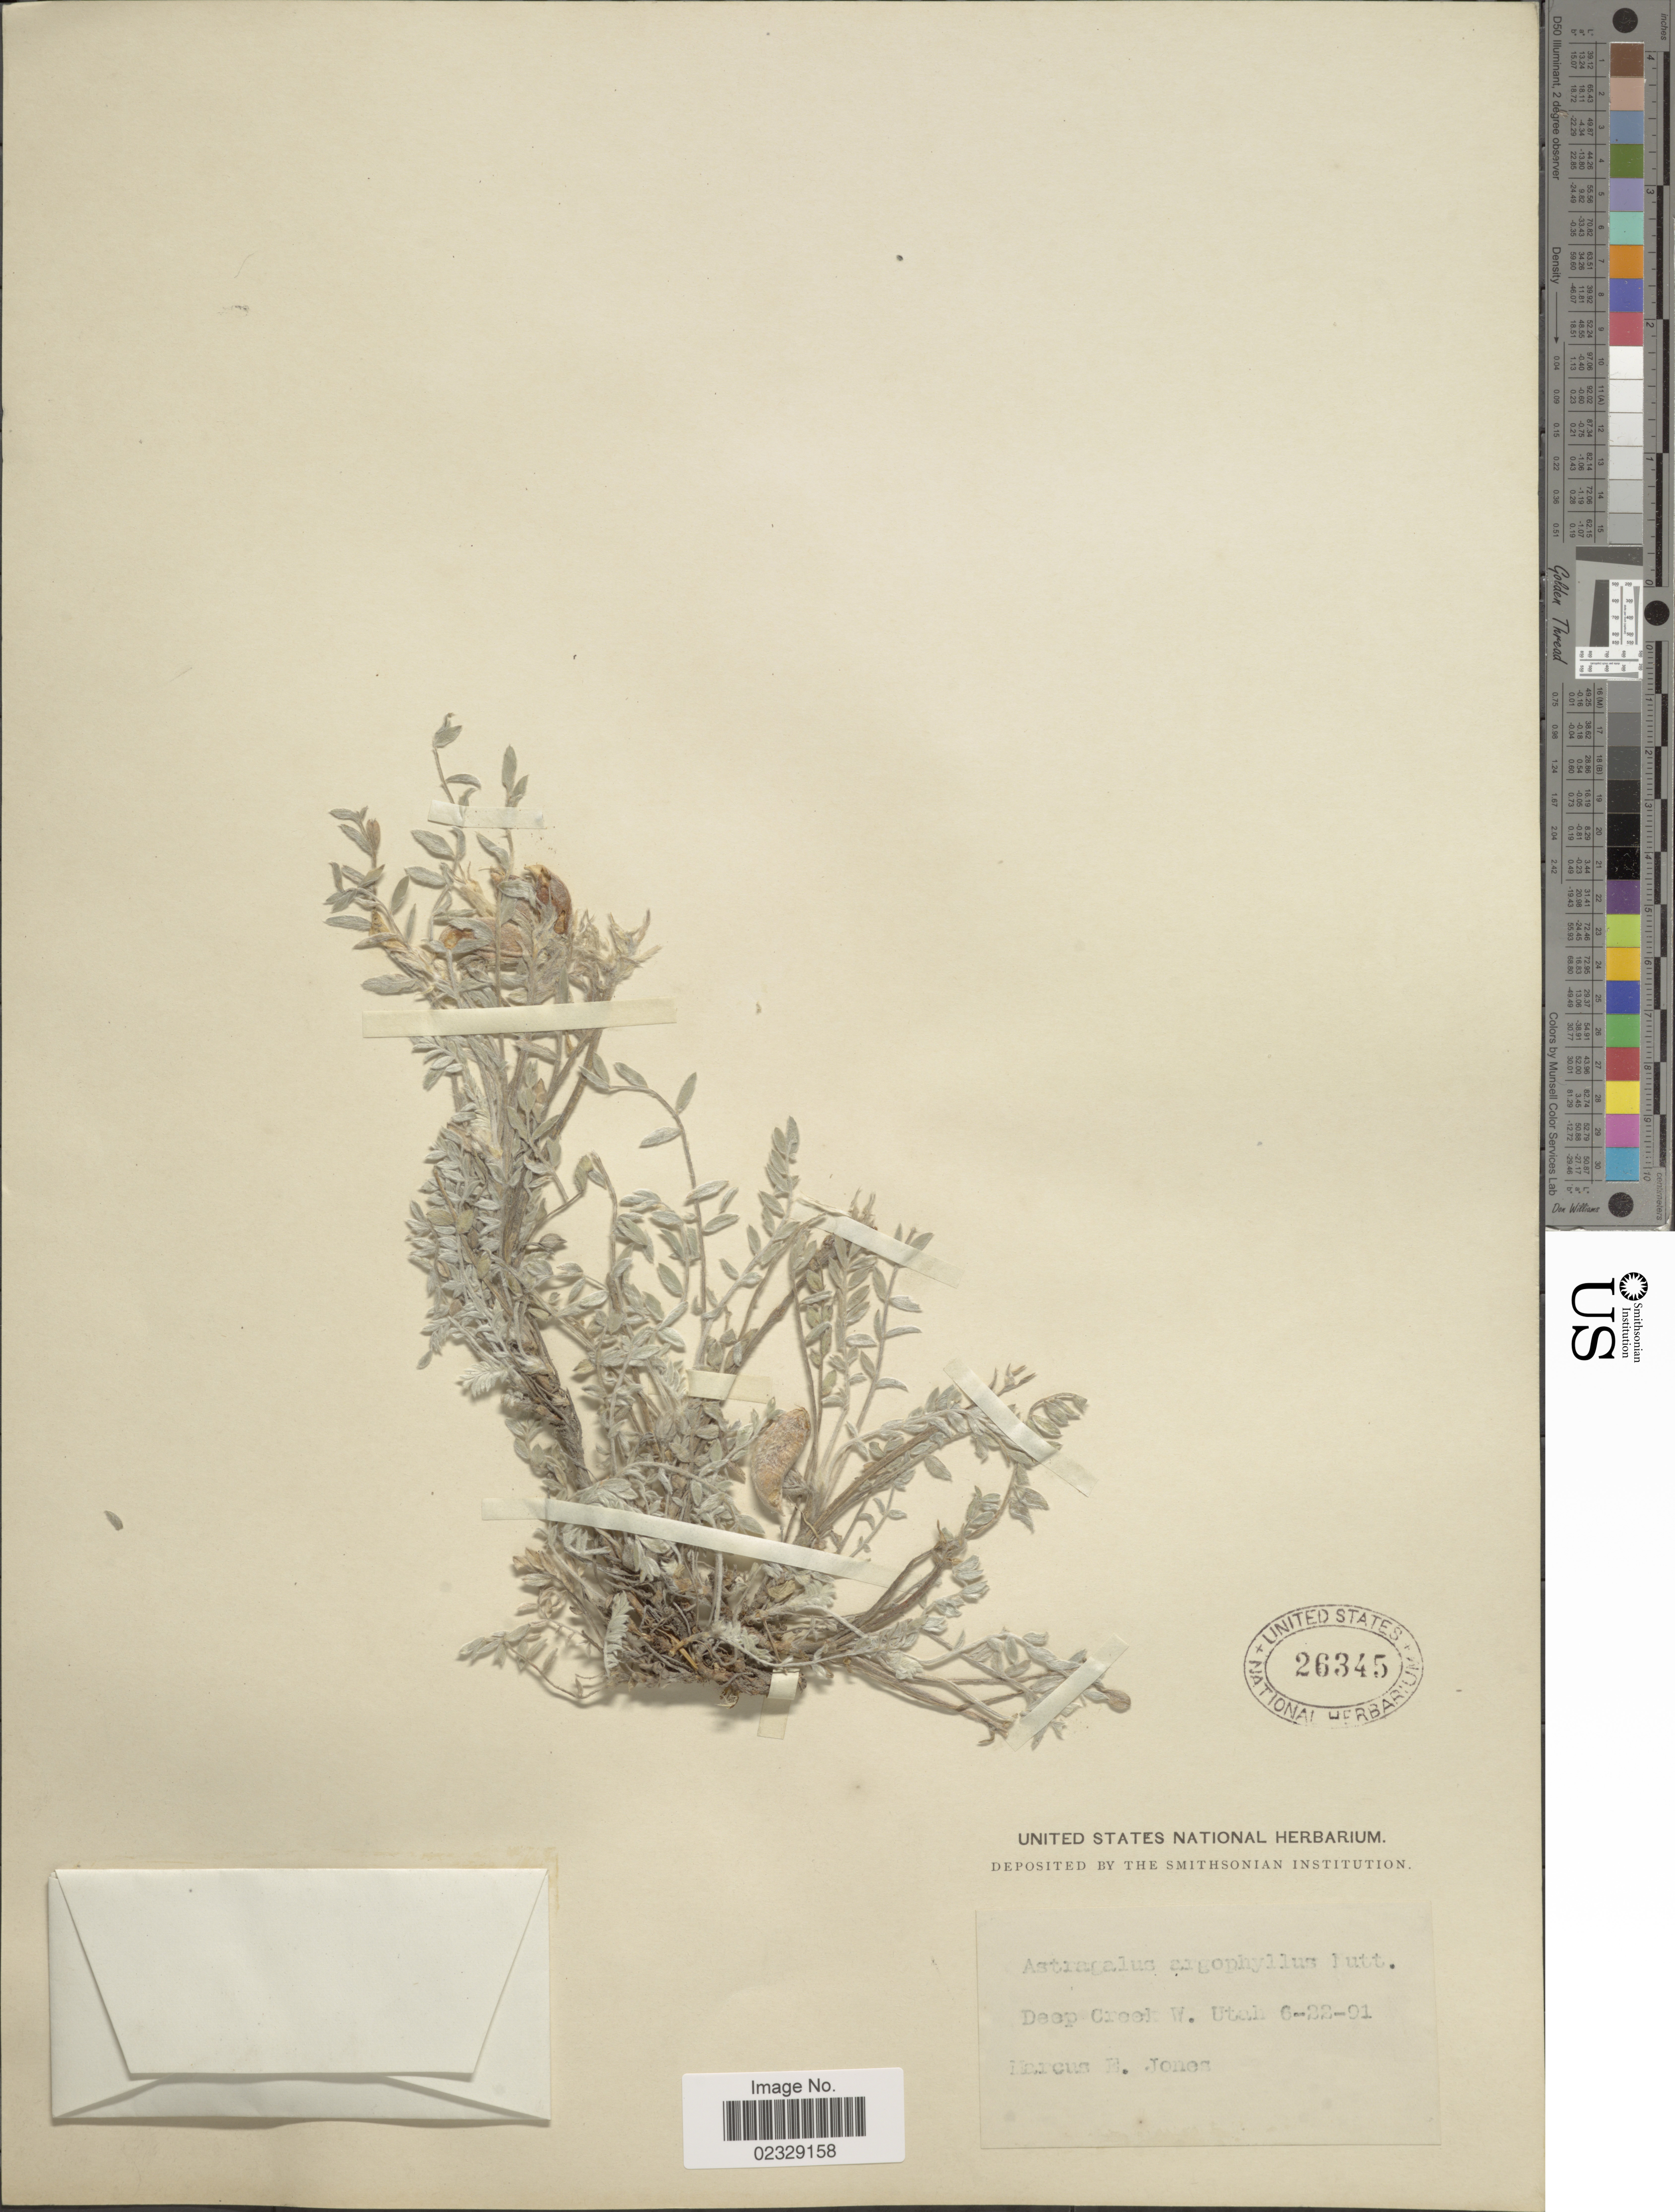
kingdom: Plantae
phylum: Tracheophyta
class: Magnoliopsida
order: Fabales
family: Fabaceae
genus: Astragalus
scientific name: Astragalus argophyllus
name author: Nutt.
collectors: M. E. Jones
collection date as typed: Transcribed d/m/y: 22/6/91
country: United States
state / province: Utah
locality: Deep Creek W.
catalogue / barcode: US 26345